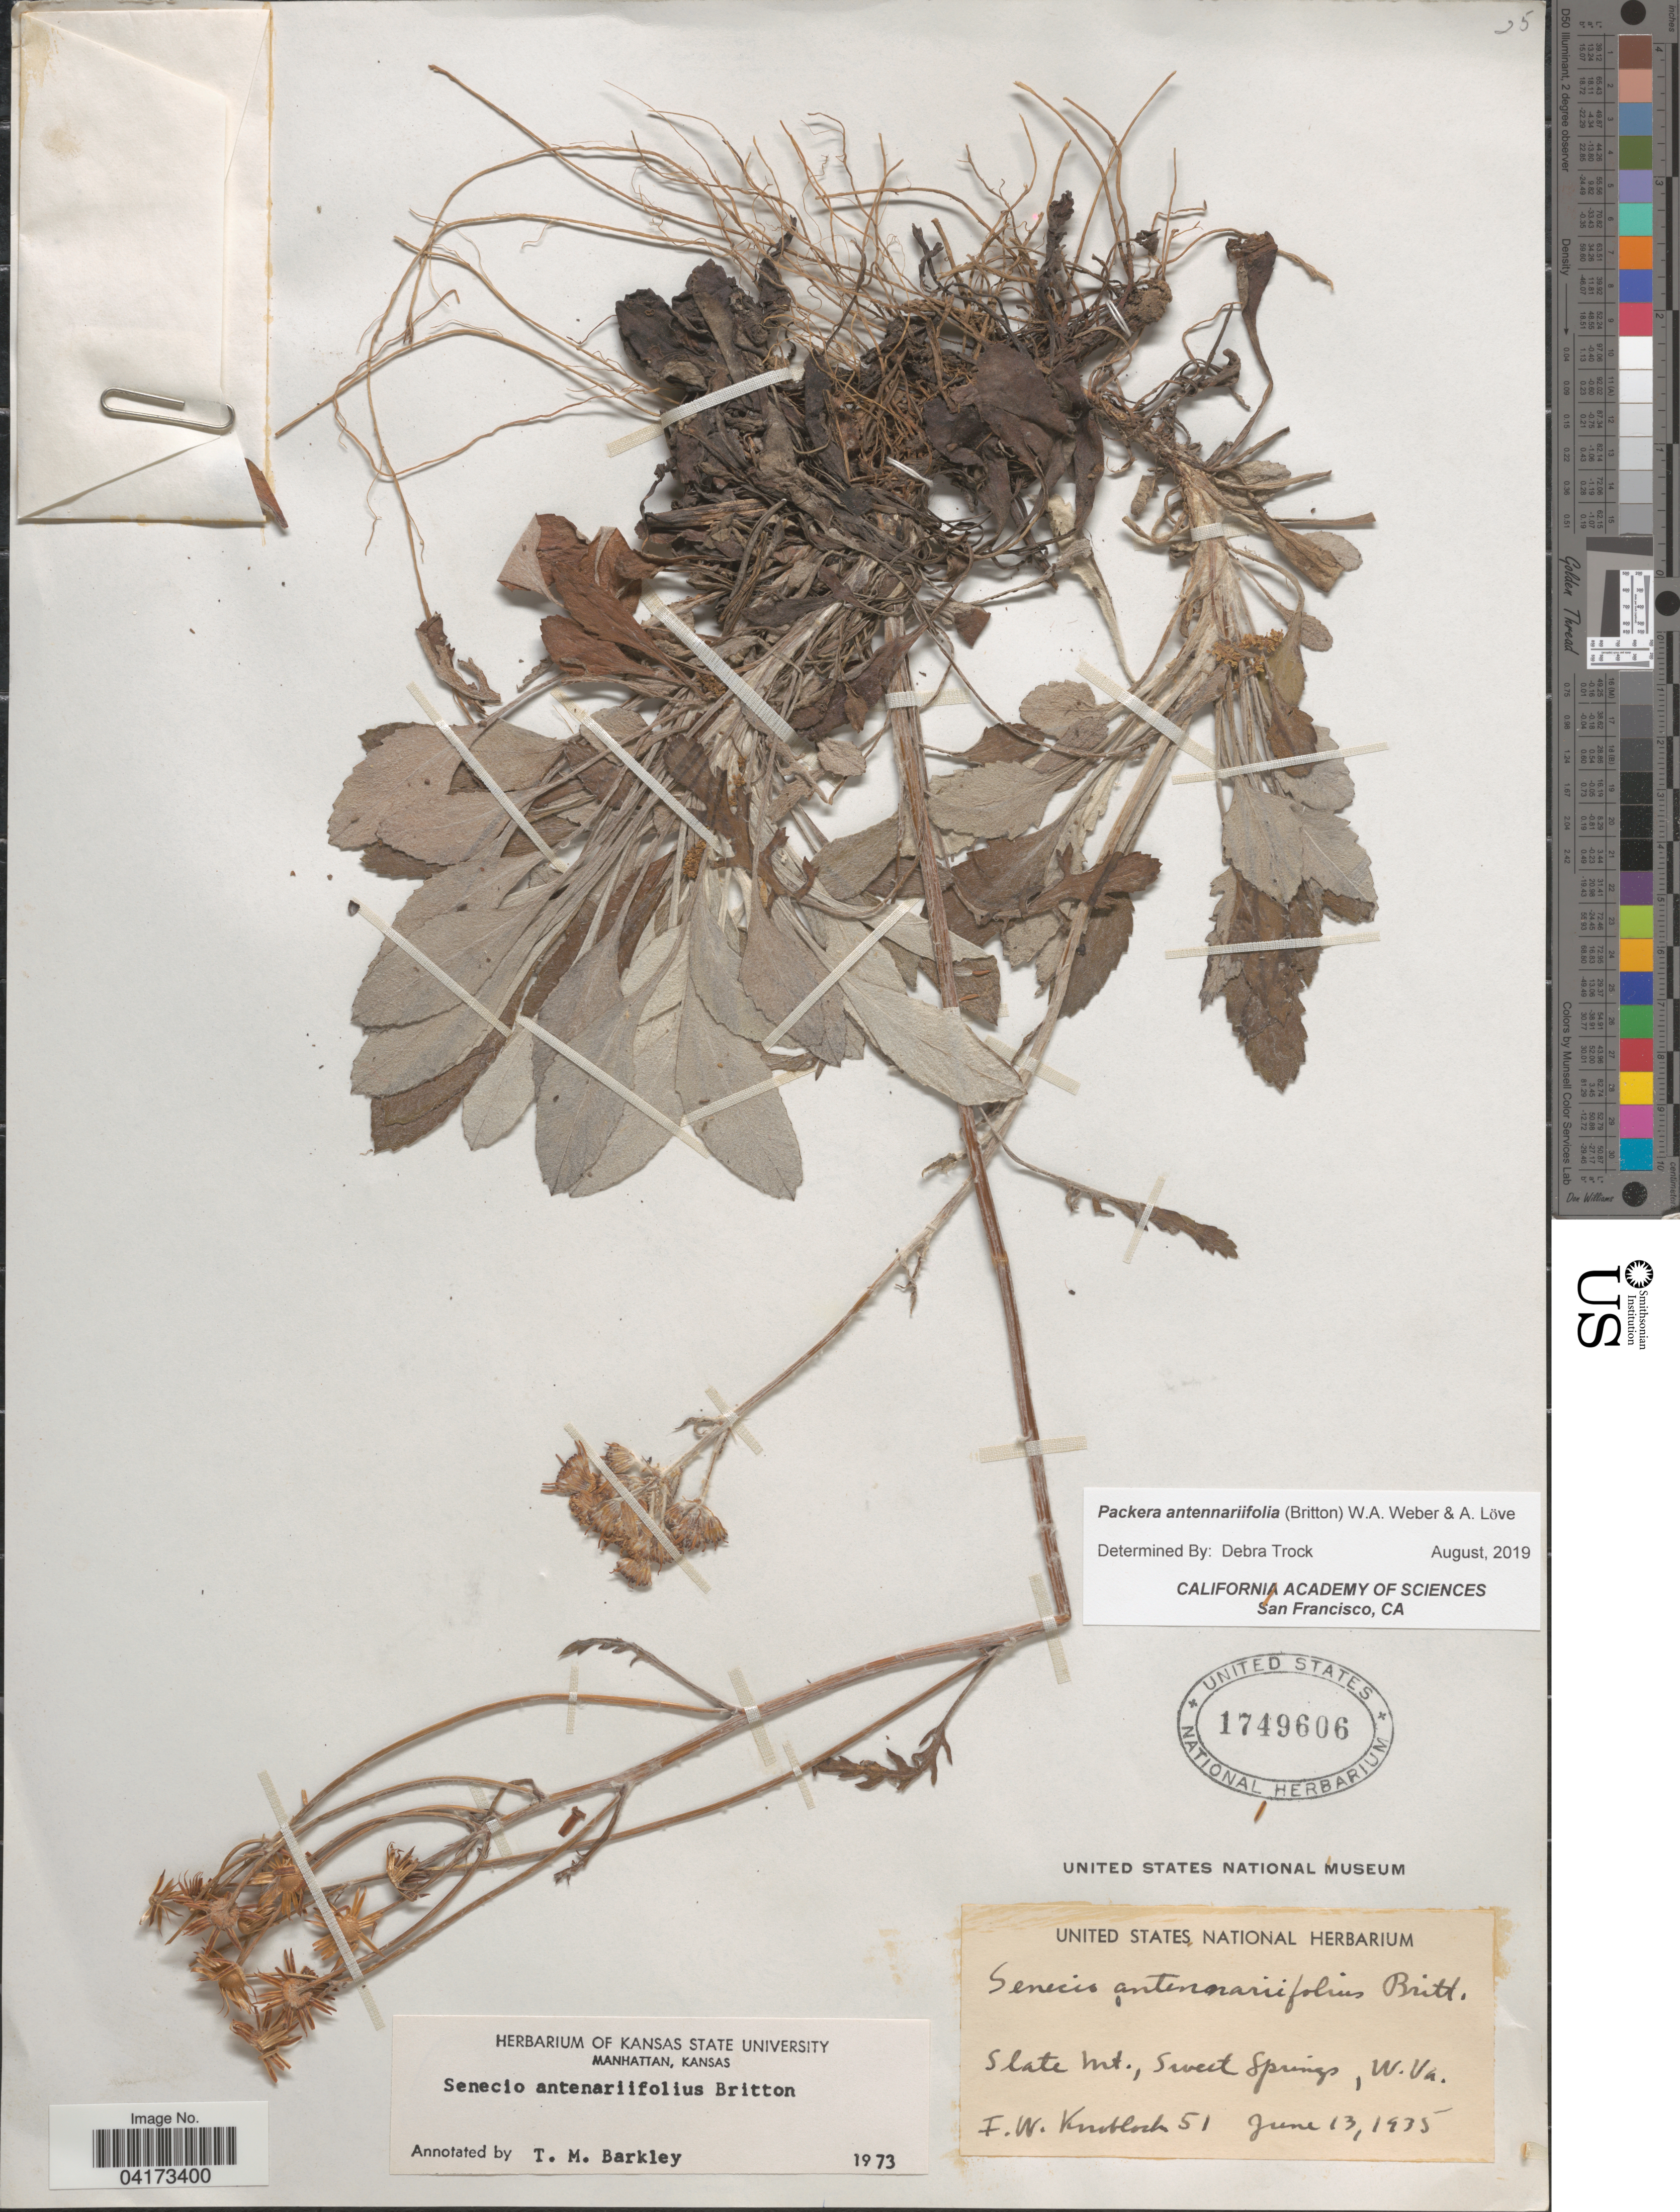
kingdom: Plantae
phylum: Tracheophyta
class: Magnoliopsida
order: Asterales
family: Asteraceae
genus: Packera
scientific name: Packera antennariifolia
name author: (Britton) W.A. Weber & Á. Löve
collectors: I. W. Knobloch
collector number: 51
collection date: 1935-06-13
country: United States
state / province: West Virginia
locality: Slate Mt., Sweet Springs.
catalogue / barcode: US 1749606